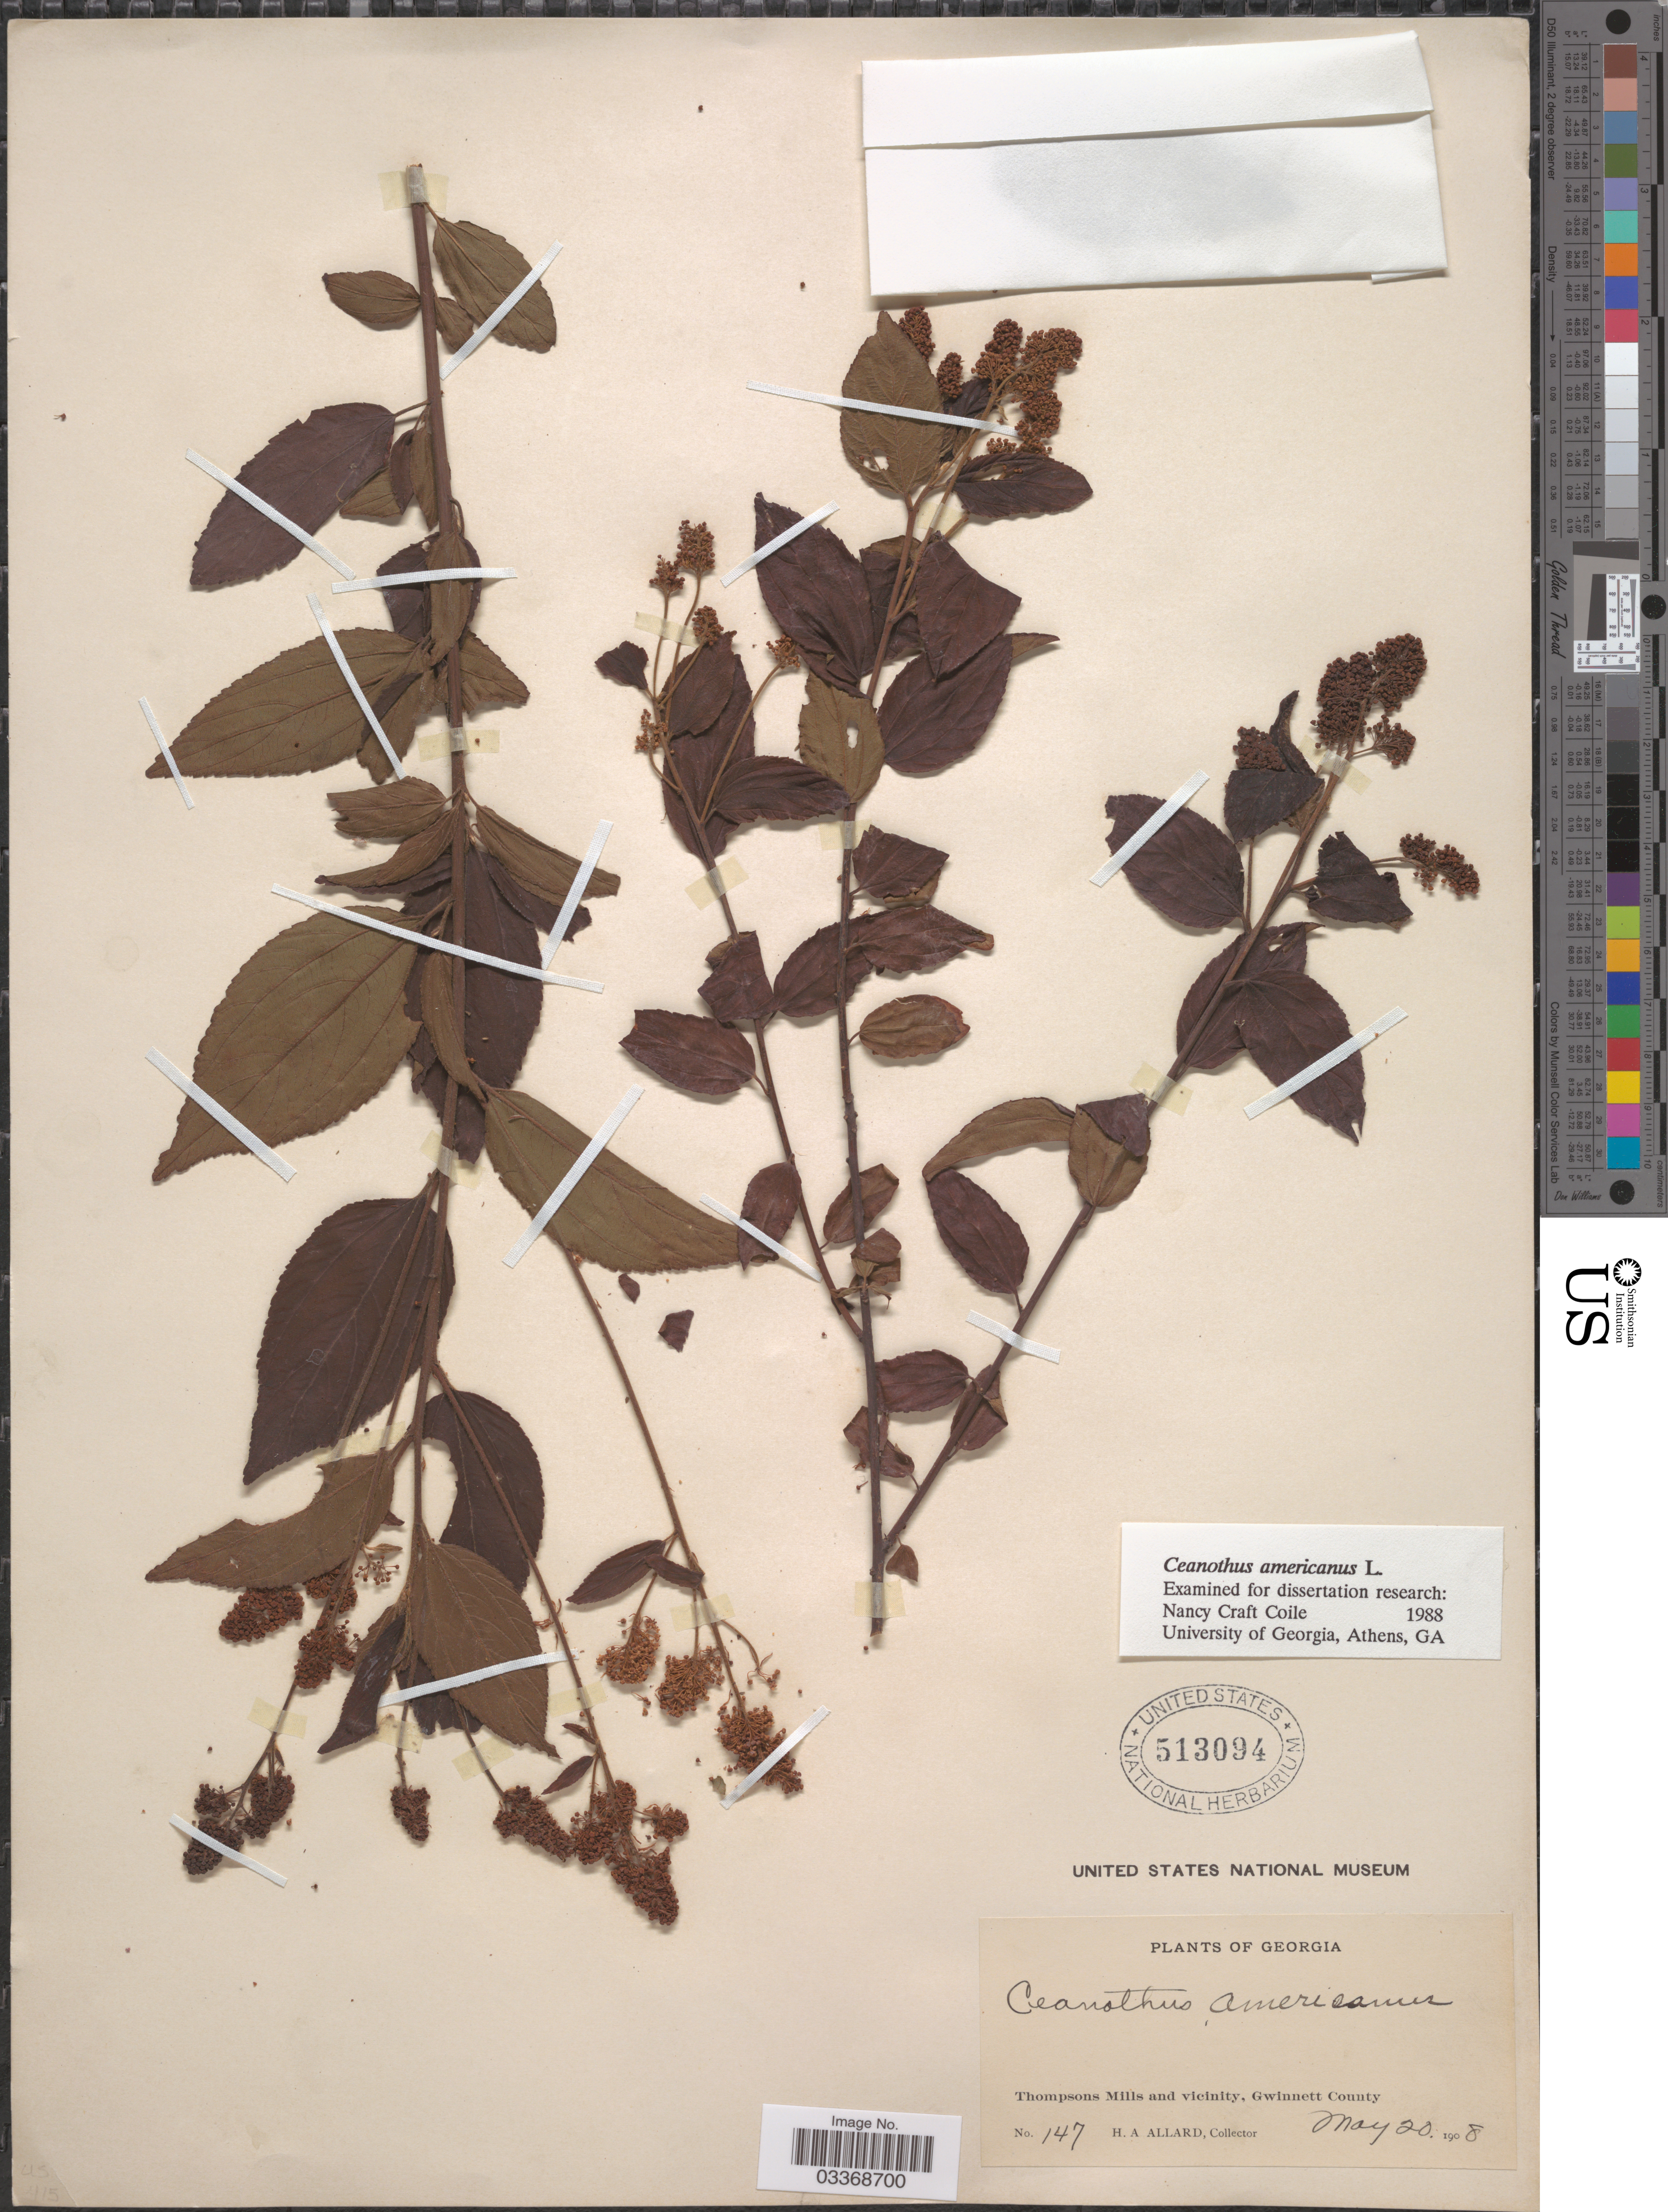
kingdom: Plantae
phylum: Tracheophyta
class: Magnoliopsida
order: Rosales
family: Rhamnaceae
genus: Ceanothus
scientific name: Ceanothus americanus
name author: L.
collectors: H. A. Allard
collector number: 147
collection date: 1908-05-20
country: United States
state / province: Georgia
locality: Thompsons Mills and vicinity, Gwinnett County.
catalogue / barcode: US 513094